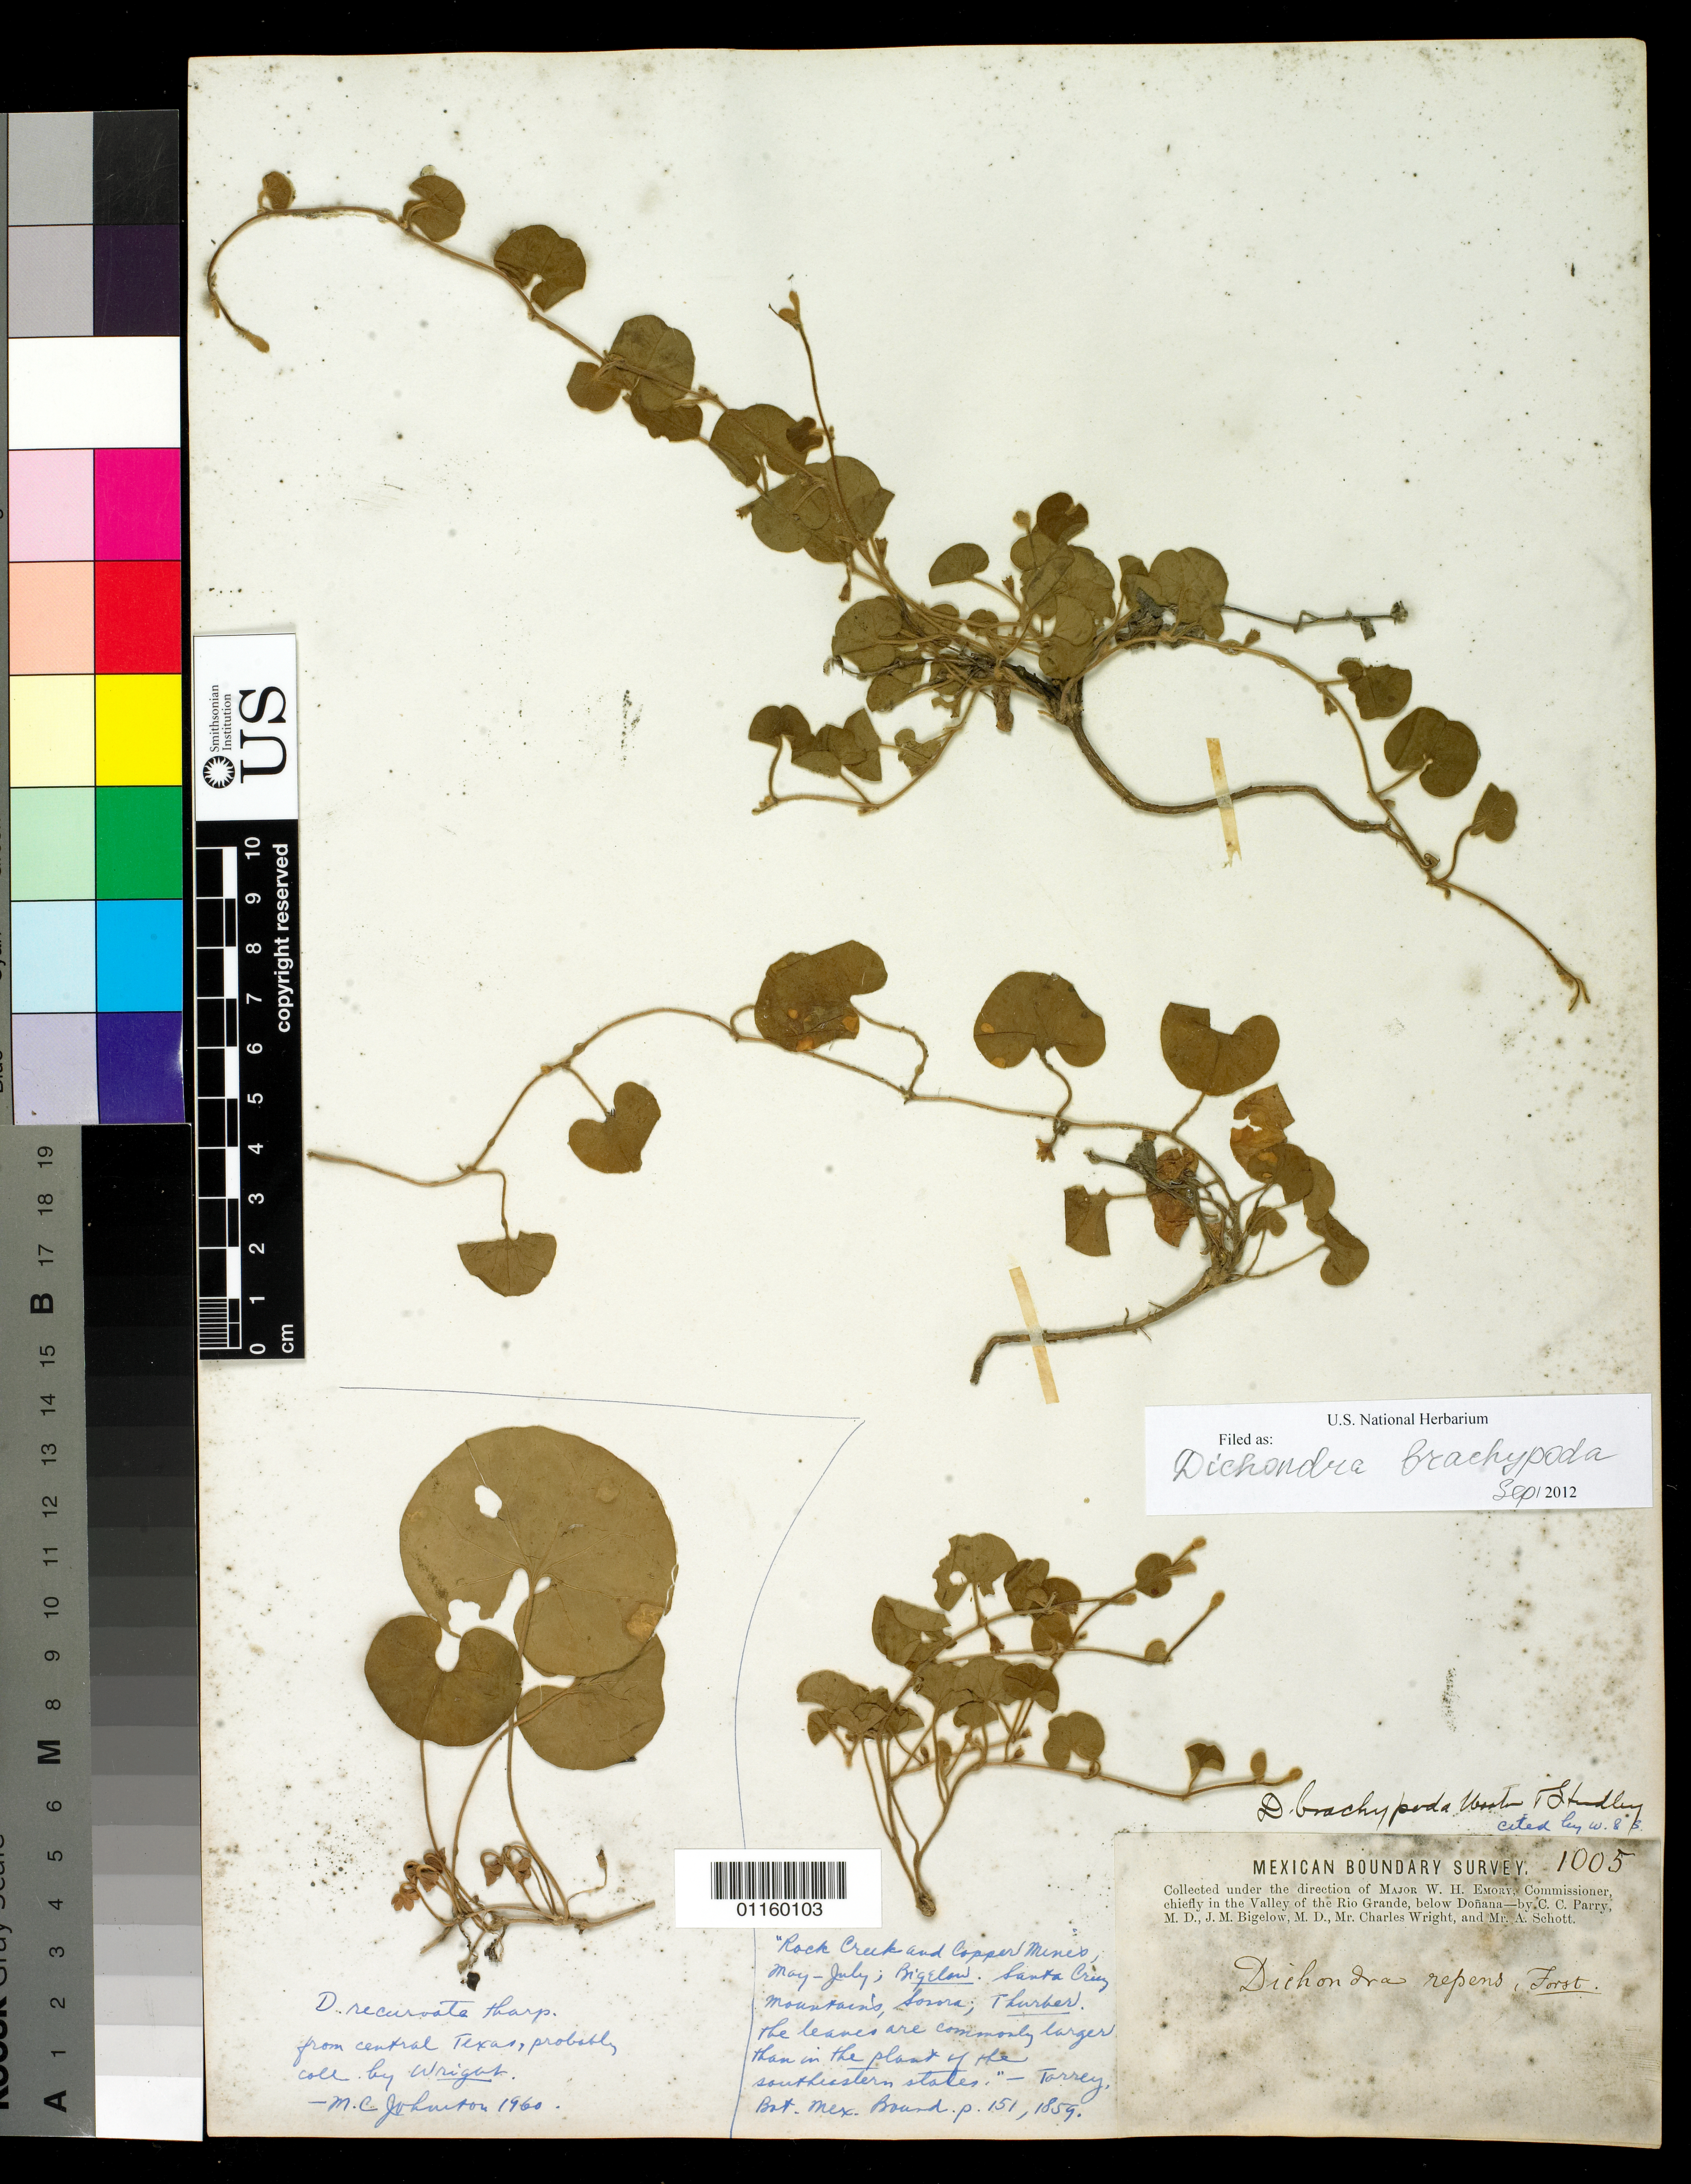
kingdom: Plantae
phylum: Tracheophyta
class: Magnoliopsida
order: Solanales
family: Convolvulaceae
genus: Dichondra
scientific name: Dichondra brachypoda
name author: Wooton & Standl.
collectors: C. C. Parry, J. M. Bigelow, C. Wright & A. Schott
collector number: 1005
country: United States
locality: in the Valley of the Rio Grande, below Donana